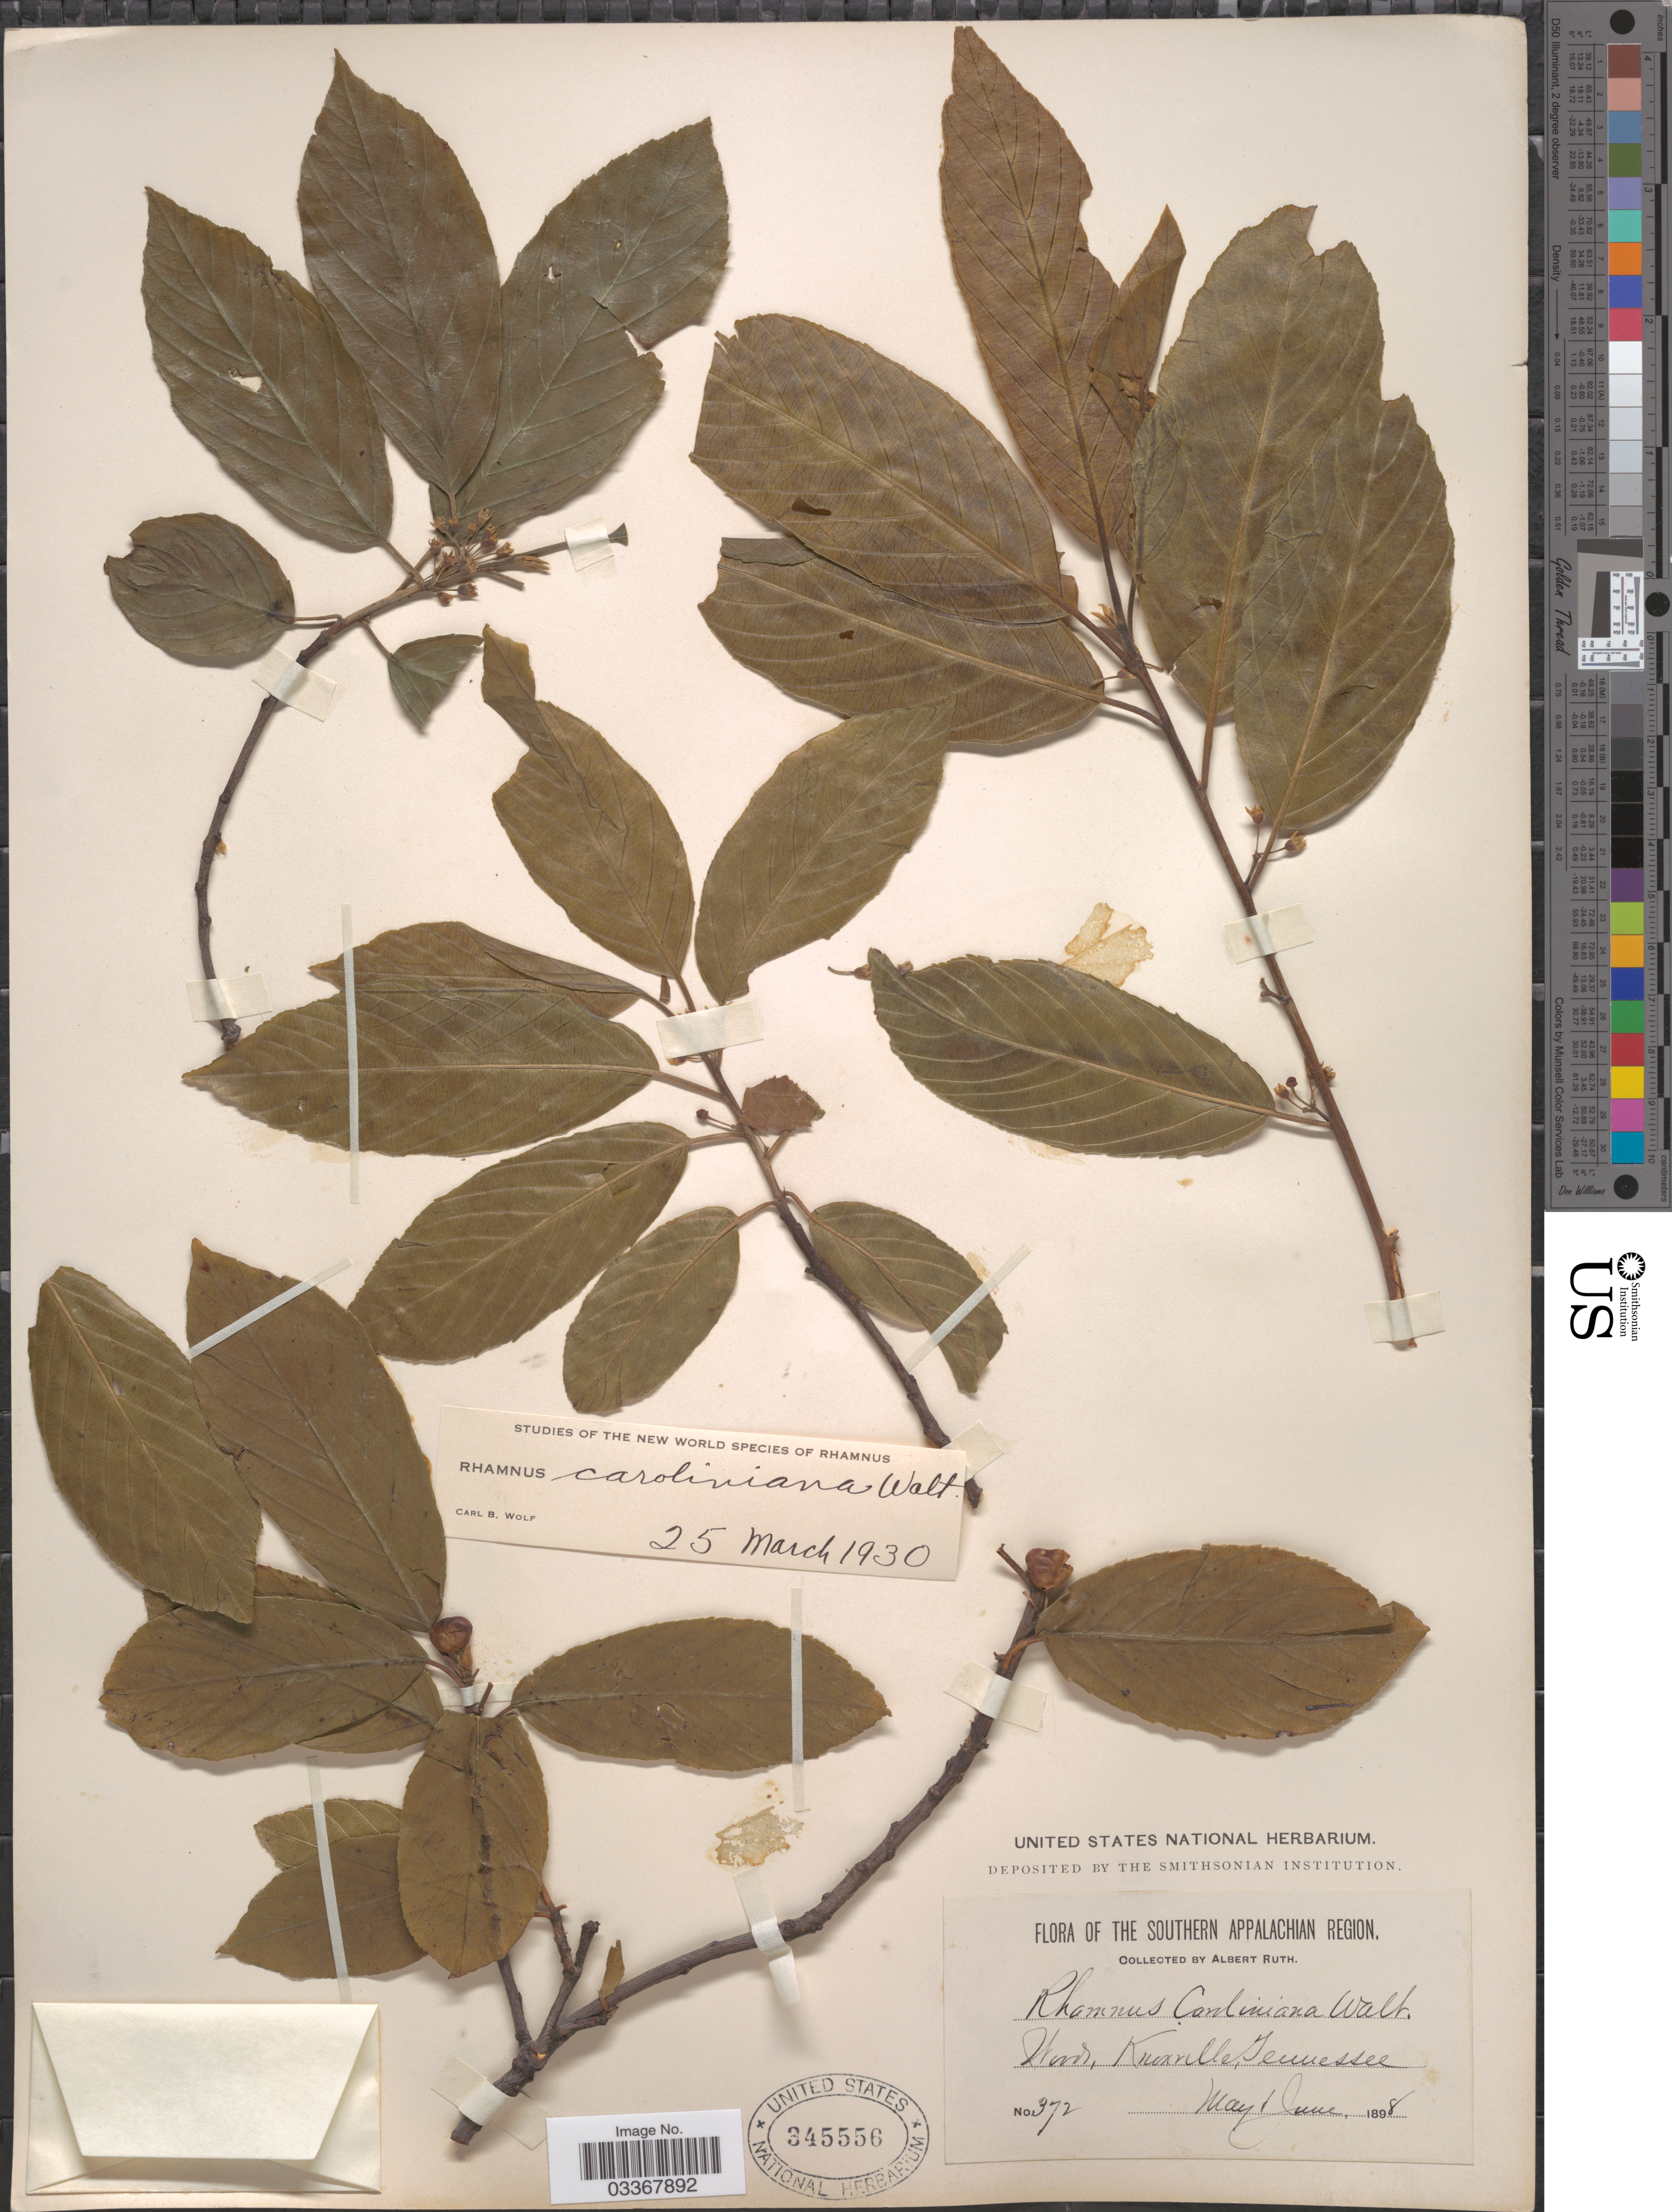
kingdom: Plantae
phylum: Tracheophyta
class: Magnoliopsida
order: Rosales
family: Rhamnaceae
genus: Frangula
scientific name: Frangula caroliniana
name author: (Walter) A. Gray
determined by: Strong, Mark T., (BOT), Smithsonian Institution - National Museum of Natural History (UNITED STATES)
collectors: A. Ruth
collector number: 372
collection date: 1898-05/1898-06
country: United States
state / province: Tennessee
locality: The Southern Appalachian Region, Knoxville.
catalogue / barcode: US 345556